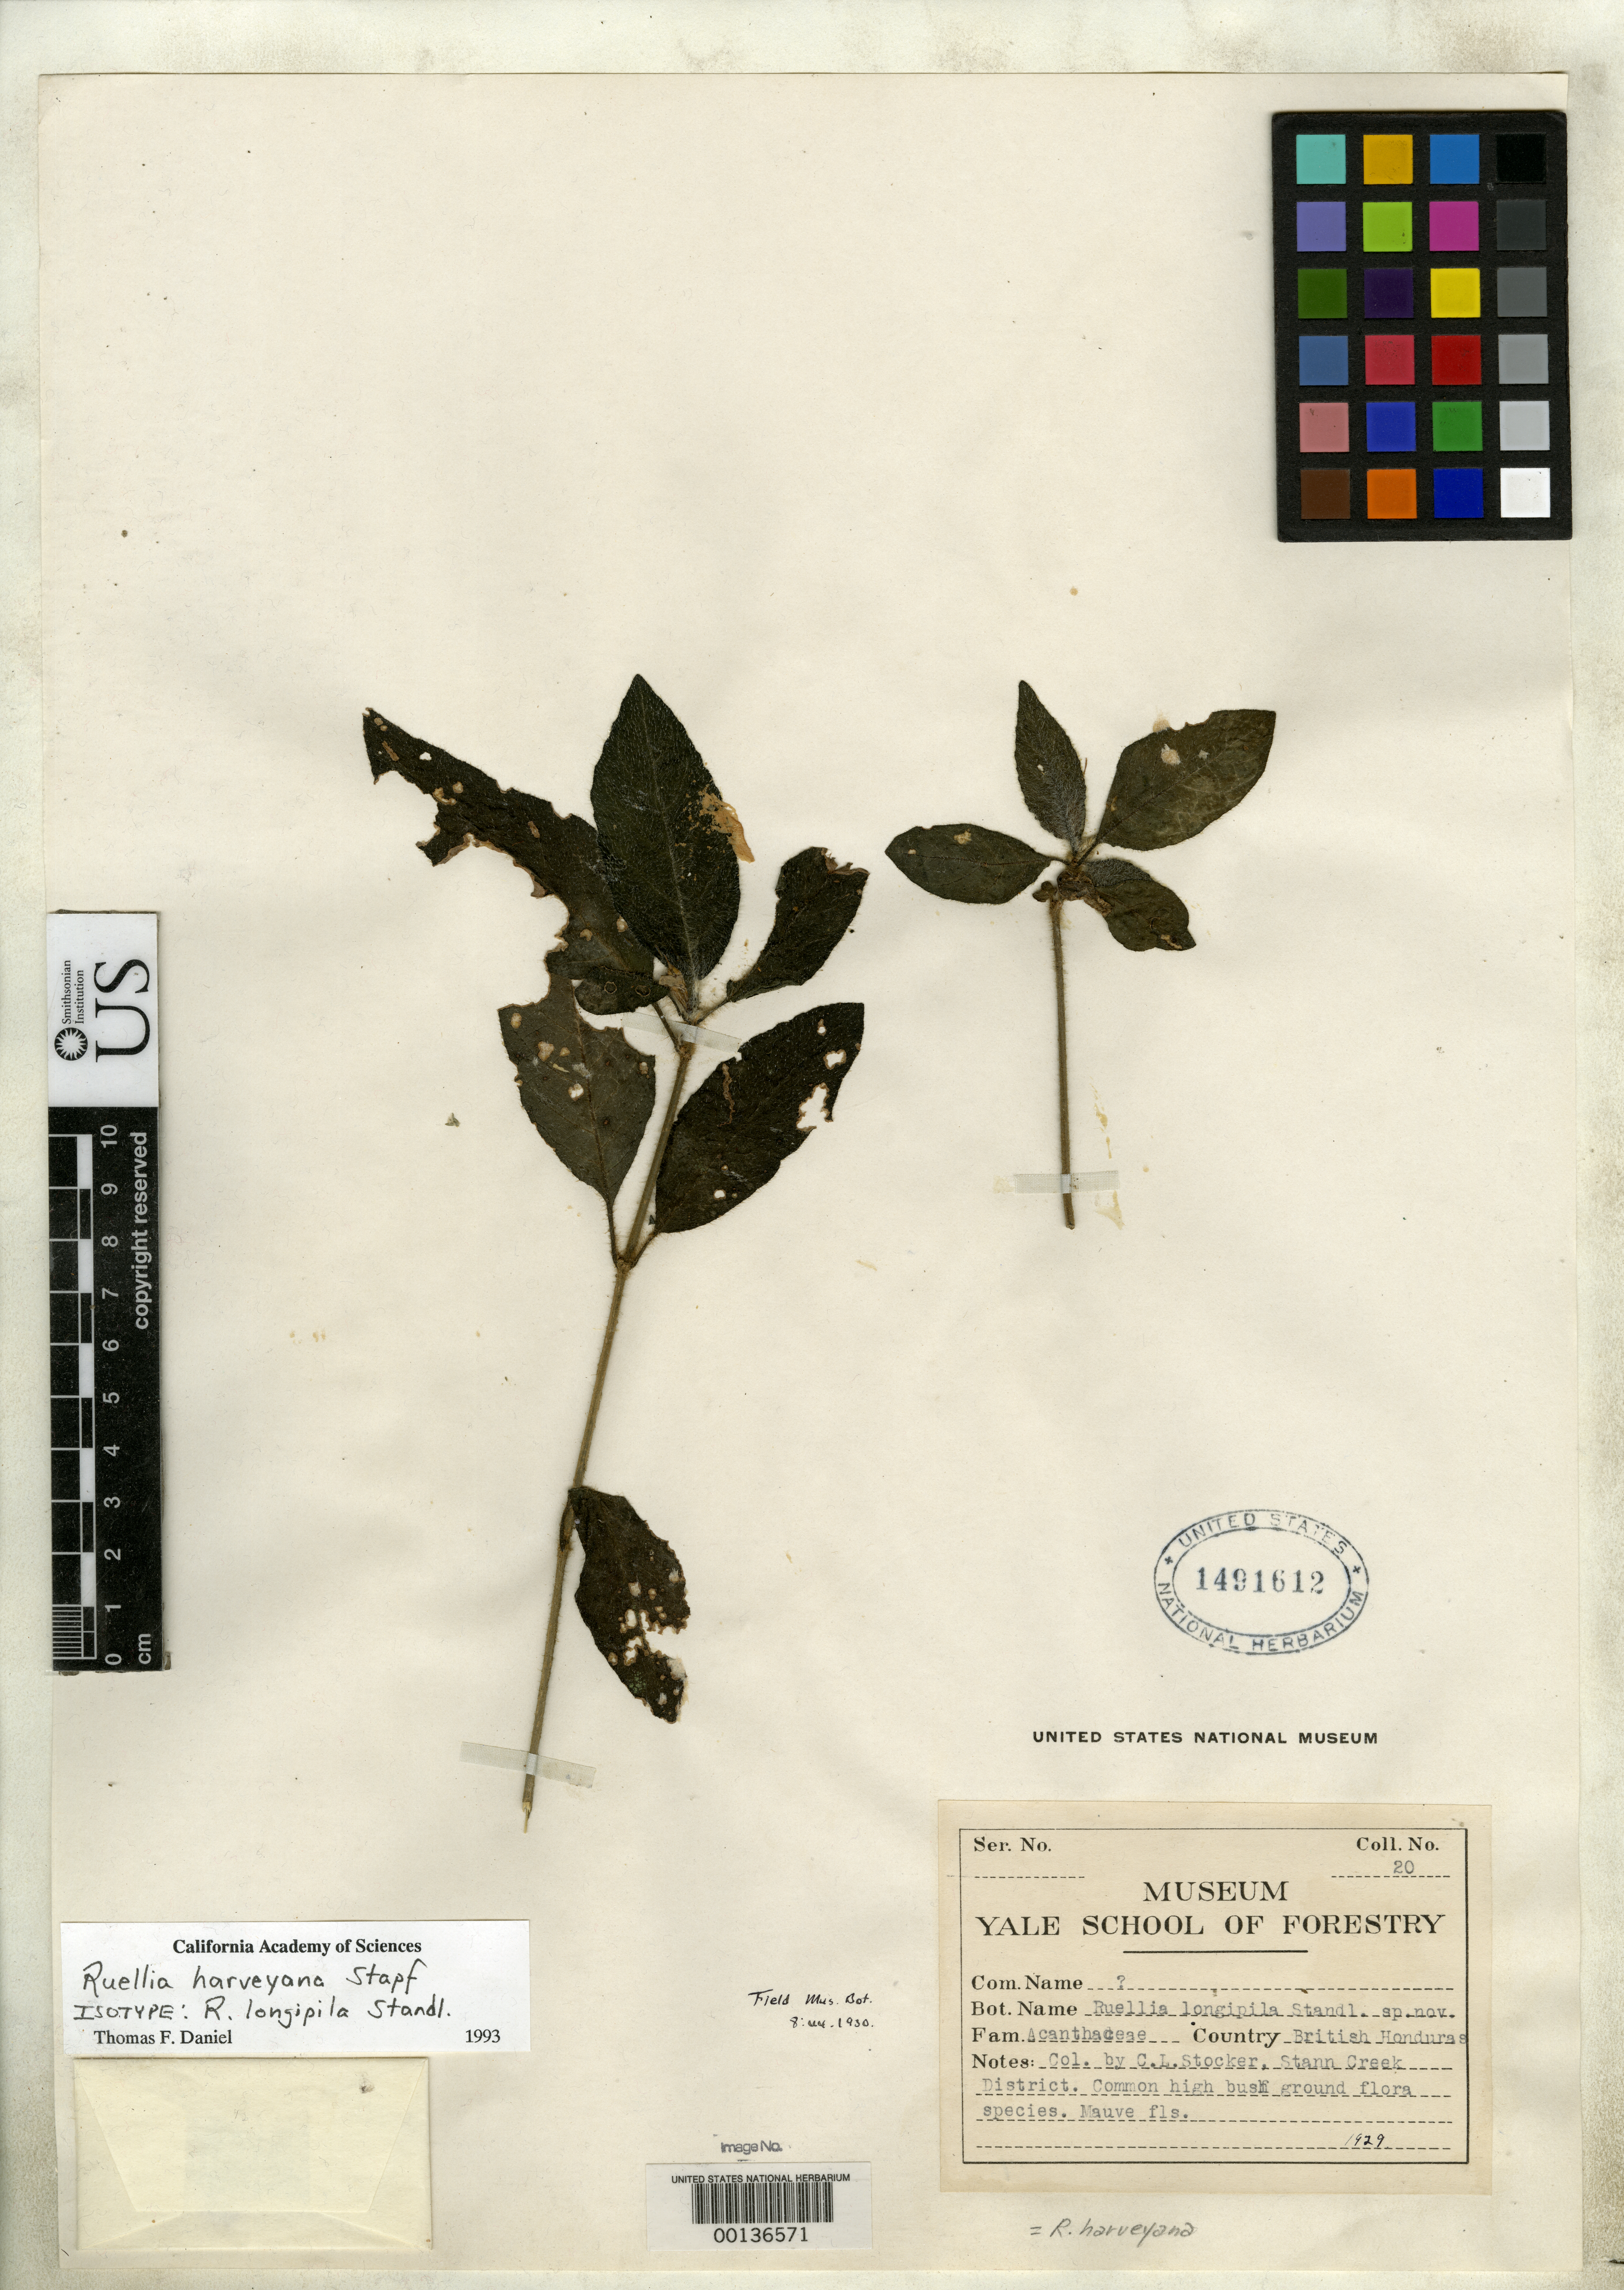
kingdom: Plantae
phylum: Tracheophyta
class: Magnoliopsida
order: Lamiales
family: Acanthaceae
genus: Ruellia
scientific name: Ruellia longipila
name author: Standl.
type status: Isotype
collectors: C. Stocker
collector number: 20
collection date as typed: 1929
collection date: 1929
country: Belize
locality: Stann Creek Dist.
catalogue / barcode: US 1491612